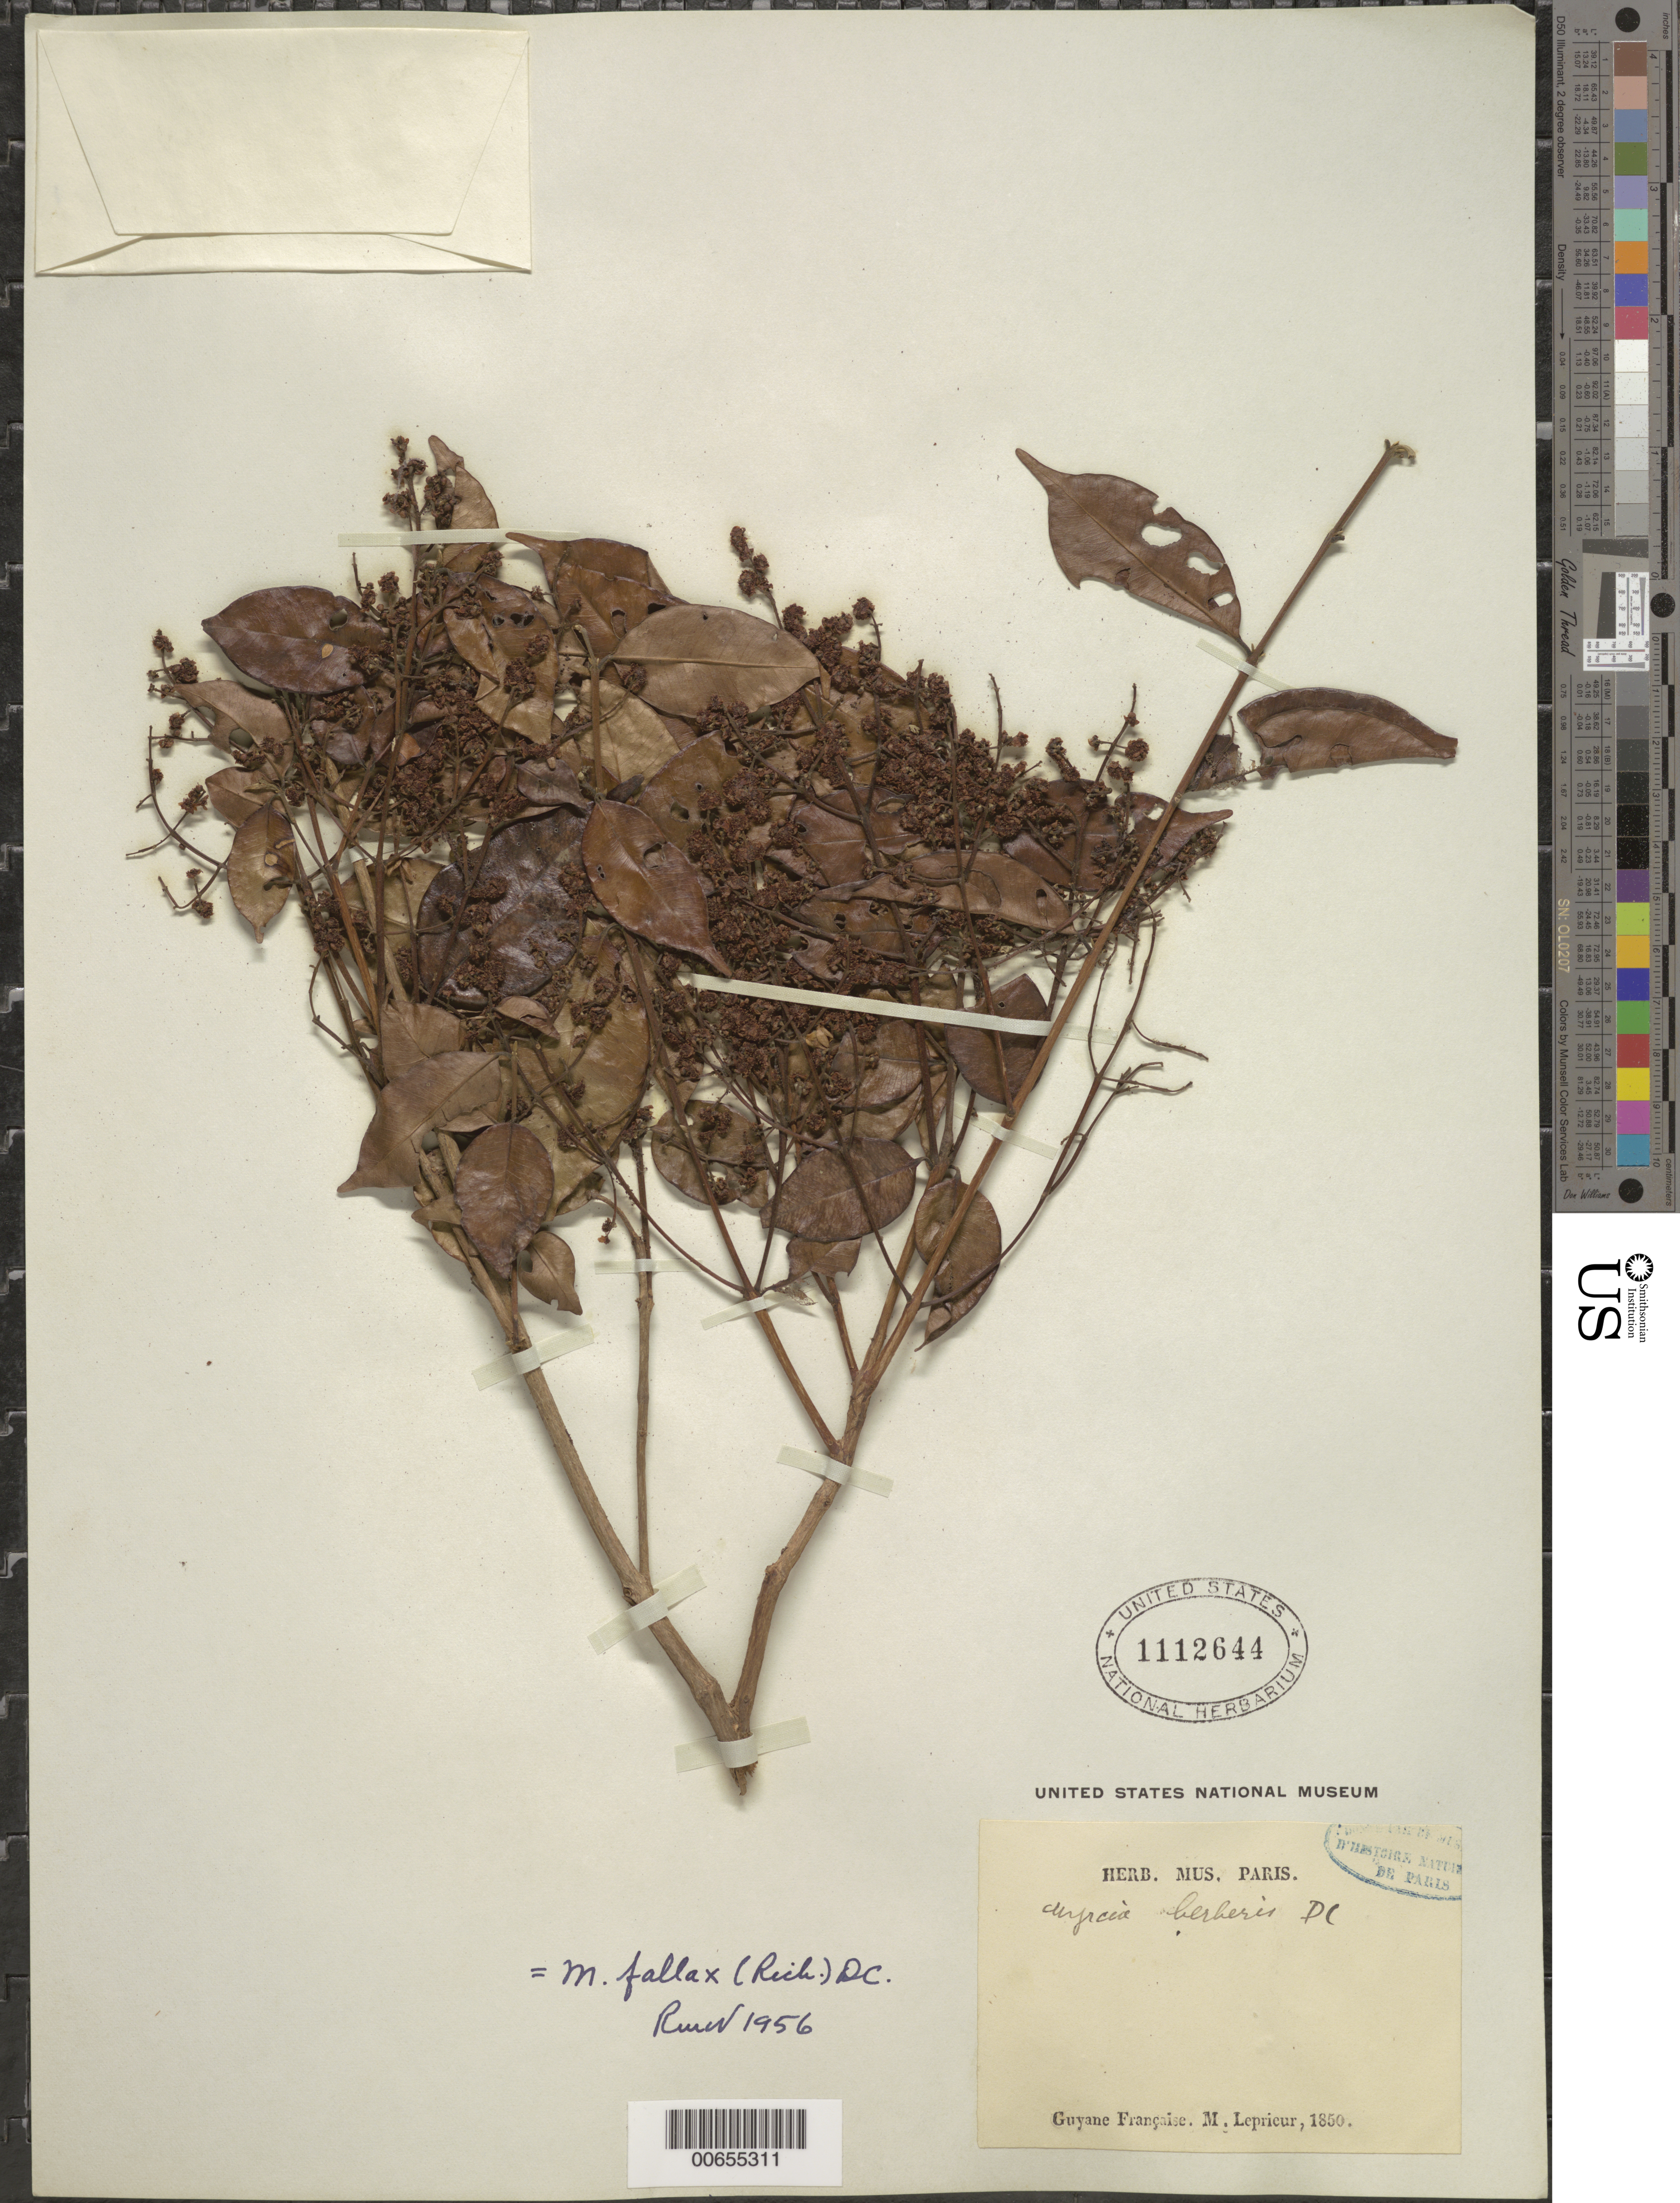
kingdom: Plantae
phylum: Tracheophyta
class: Magnoliopsida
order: Myrtales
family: Myrtaceae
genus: Myrcia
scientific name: Myrcia fallax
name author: (Rich.) DC.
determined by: McVaugh, R.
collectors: F. M. R. Leprieur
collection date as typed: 1850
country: French Guiana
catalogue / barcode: US 1112644